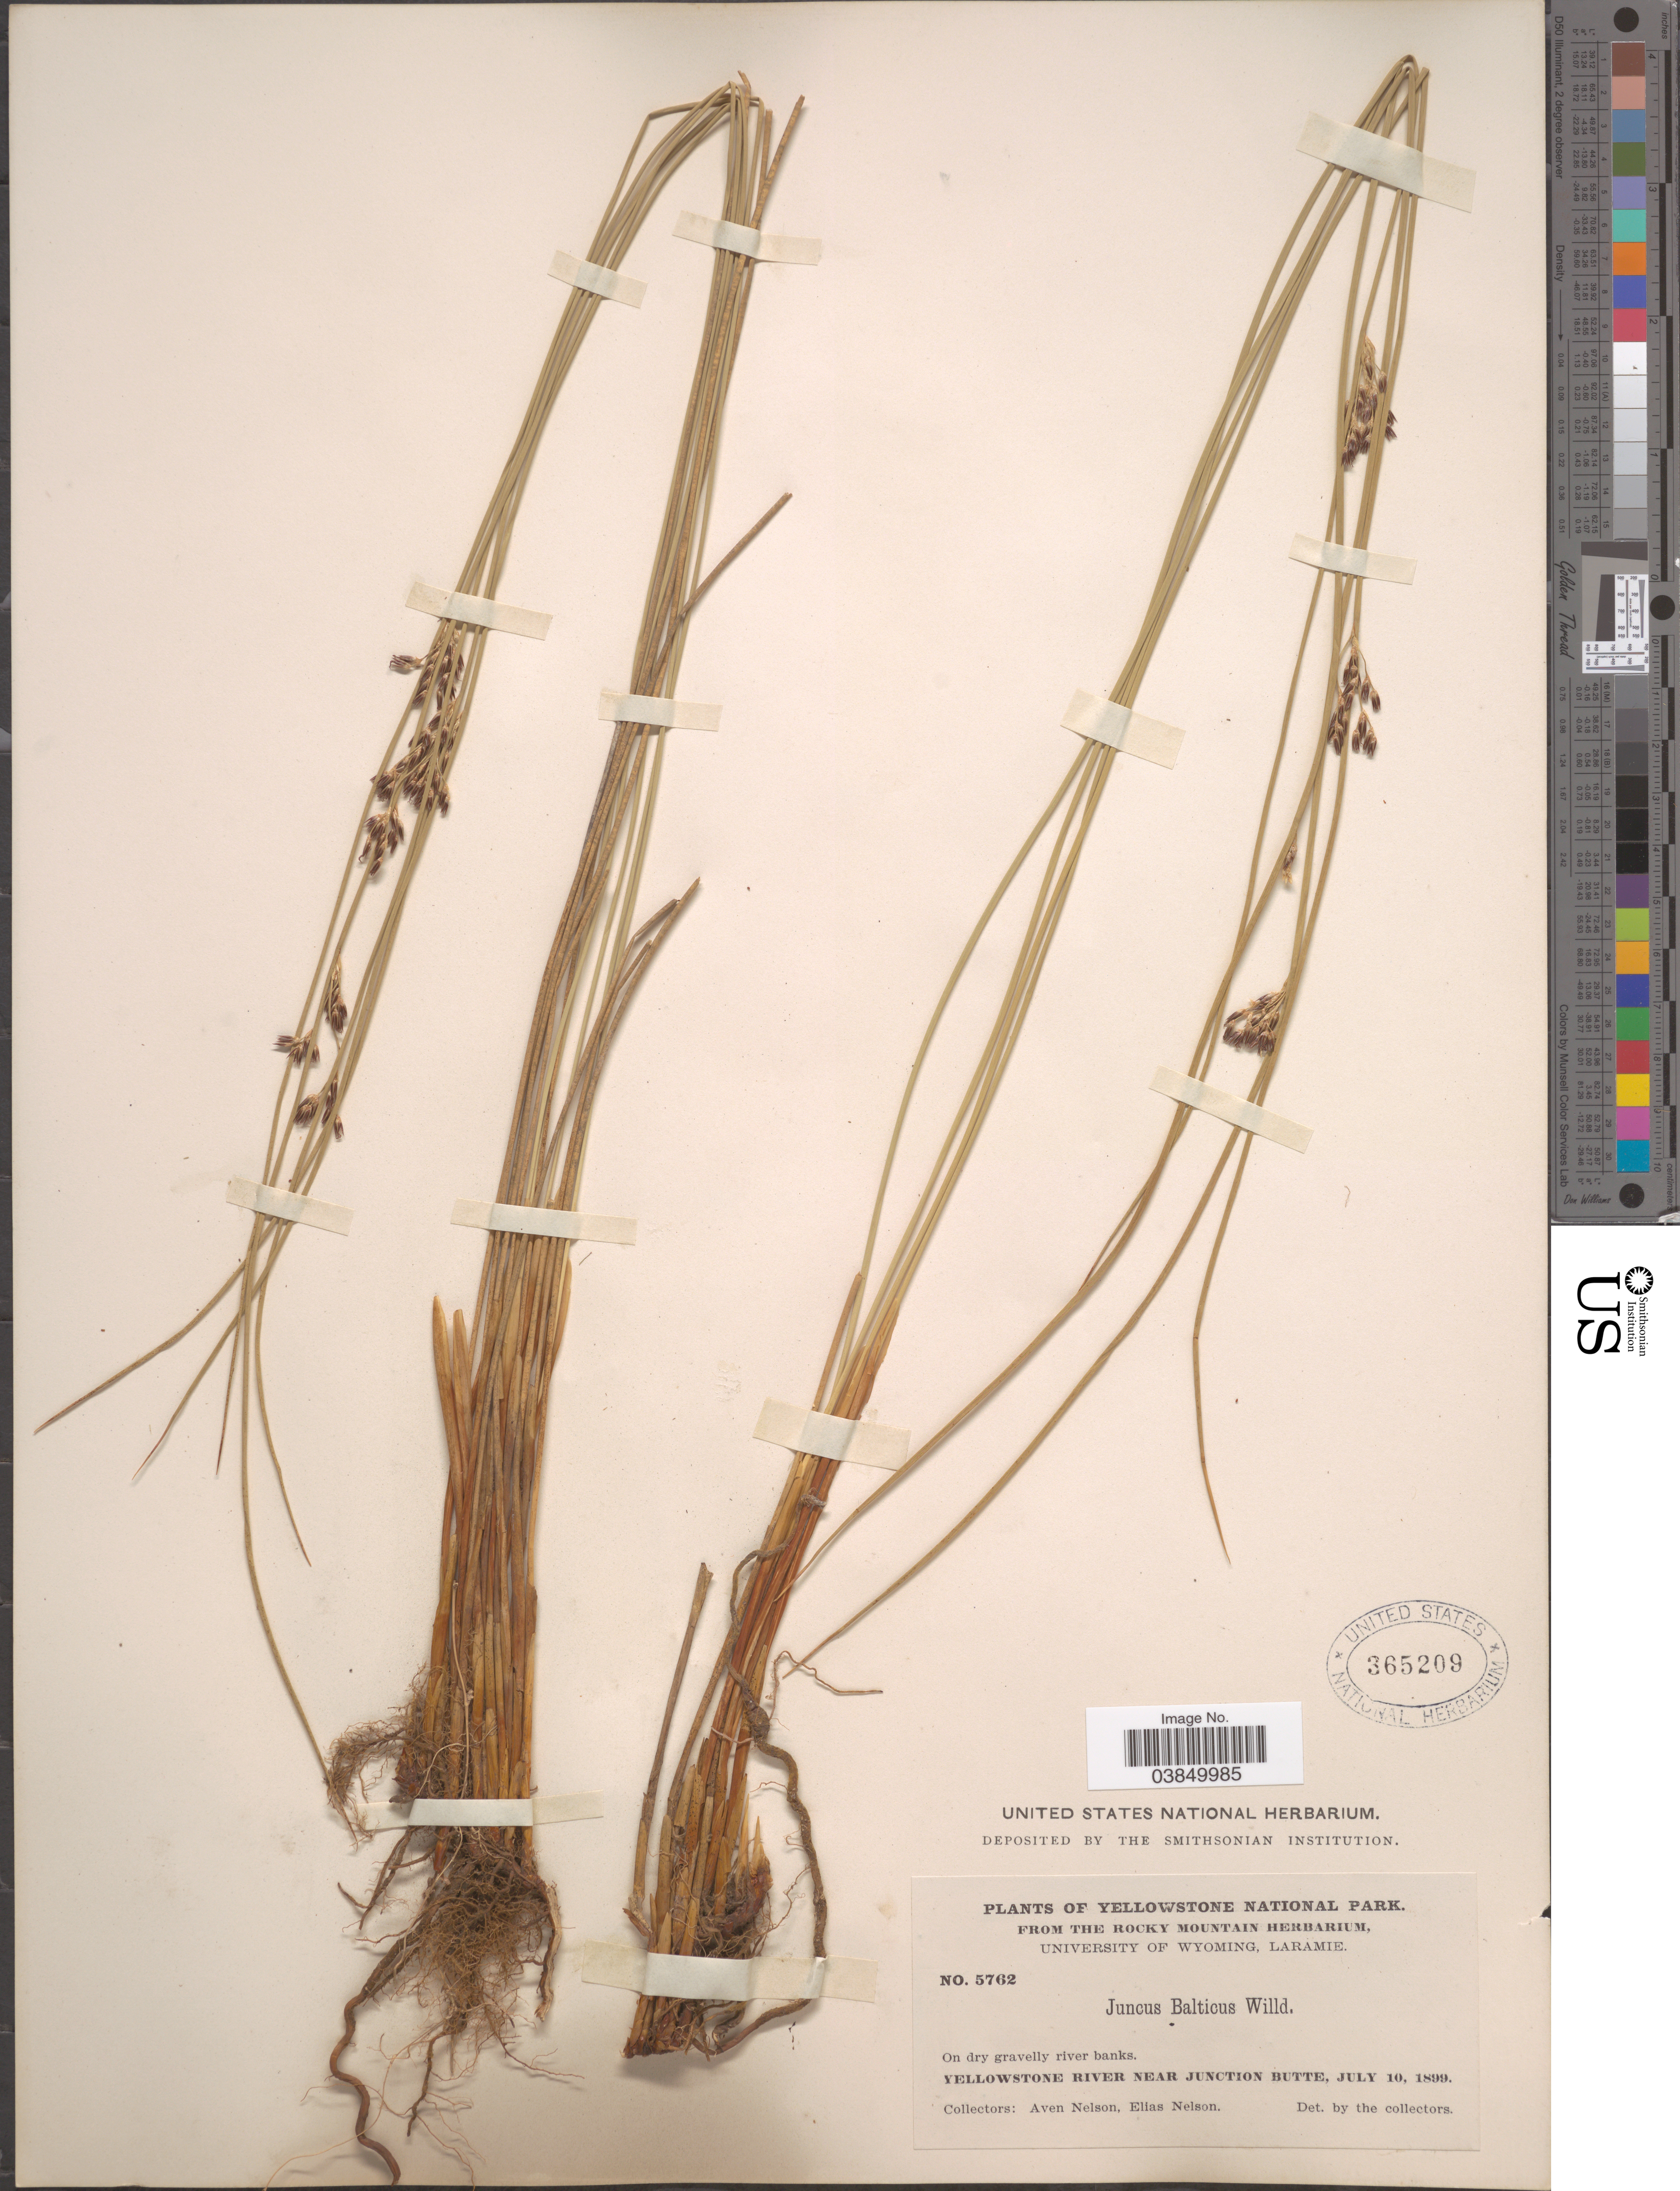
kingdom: Plantae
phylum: Tracheophyta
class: Liliopsida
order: Poales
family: Juncaceae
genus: Juncus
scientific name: Juncus balticus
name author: Willd.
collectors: A. Nelson & E. Nelson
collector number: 5762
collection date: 1899-07-10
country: United States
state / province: Wyoming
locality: Yellowstone National Park. Yellowstone River near junction Butte.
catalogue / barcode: US 365209